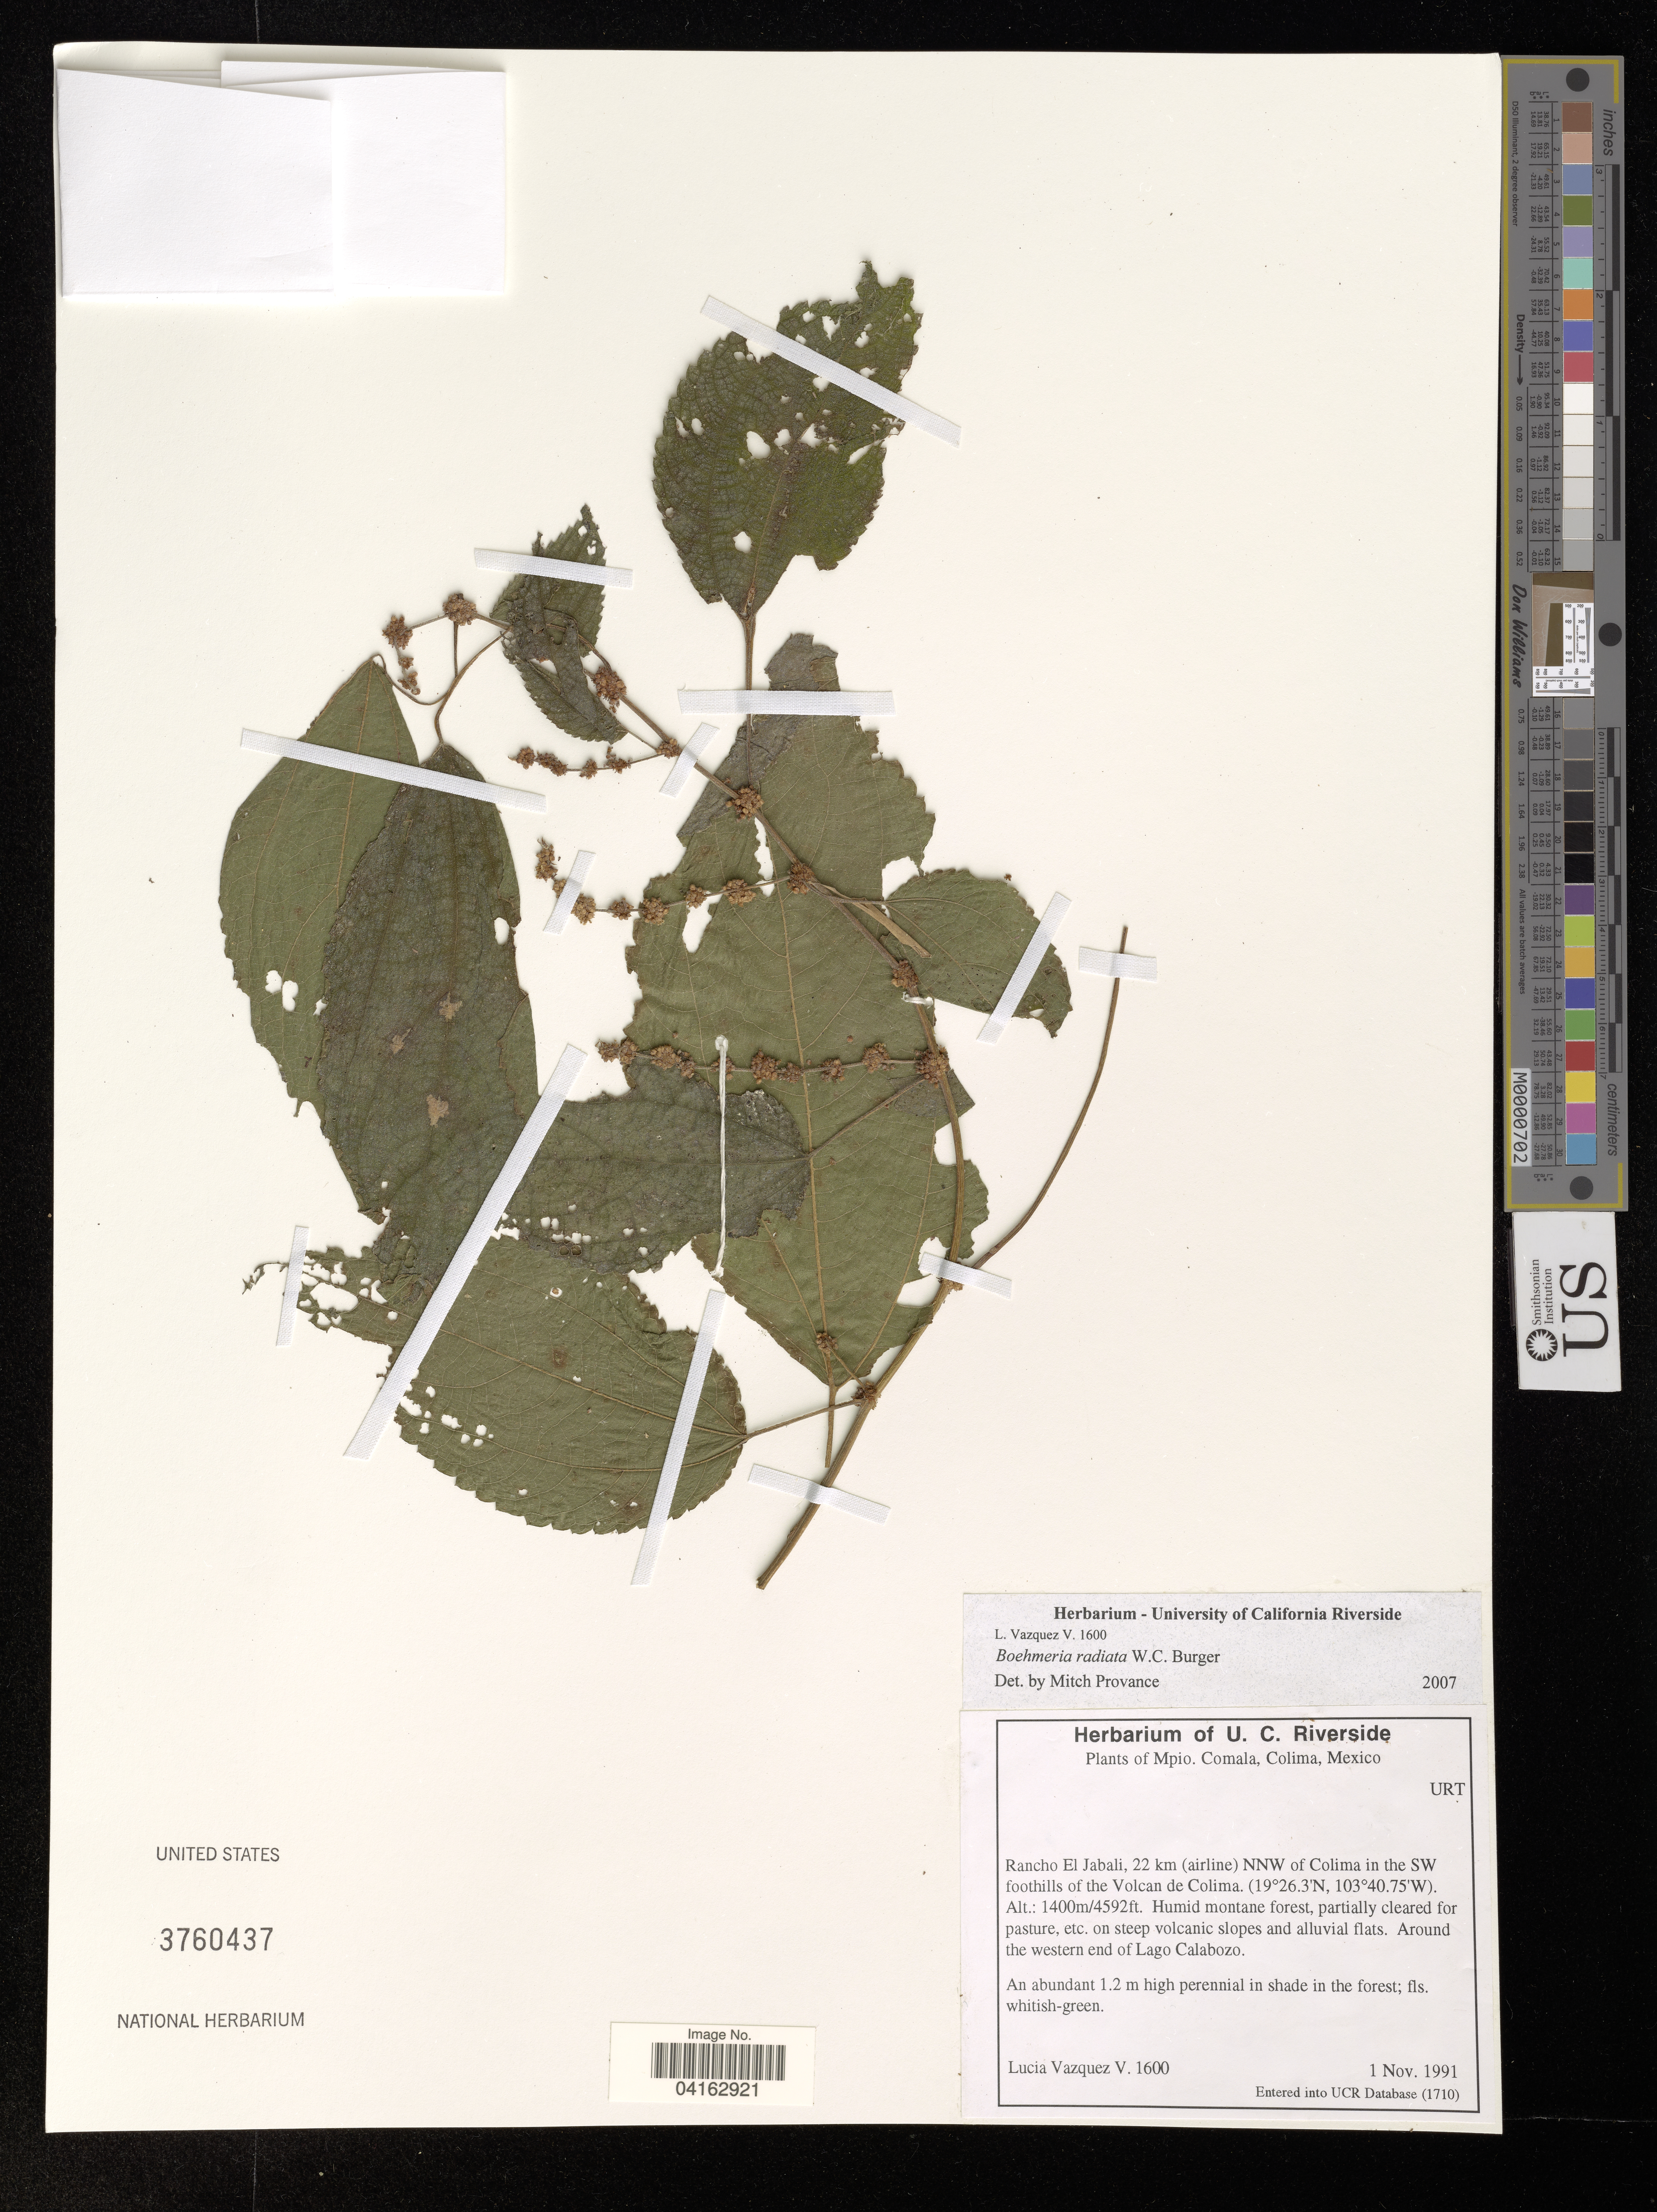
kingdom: Plantae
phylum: Tracheophyta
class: Magnoliopsida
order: Rosales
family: Urticaceae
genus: Boehmeria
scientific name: Boehmeria radiata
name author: W.C. Burger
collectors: L. Vazquez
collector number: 1600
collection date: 1991-11-01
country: Mexico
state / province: Colima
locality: Mpio. Comala. Rancho El Jabali, 22 km (airline) NNW of Colima in the SW foothills of the Volcan de Colima. Around the western end of Lago Calabozo.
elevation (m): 1400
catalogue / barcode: US 3760437